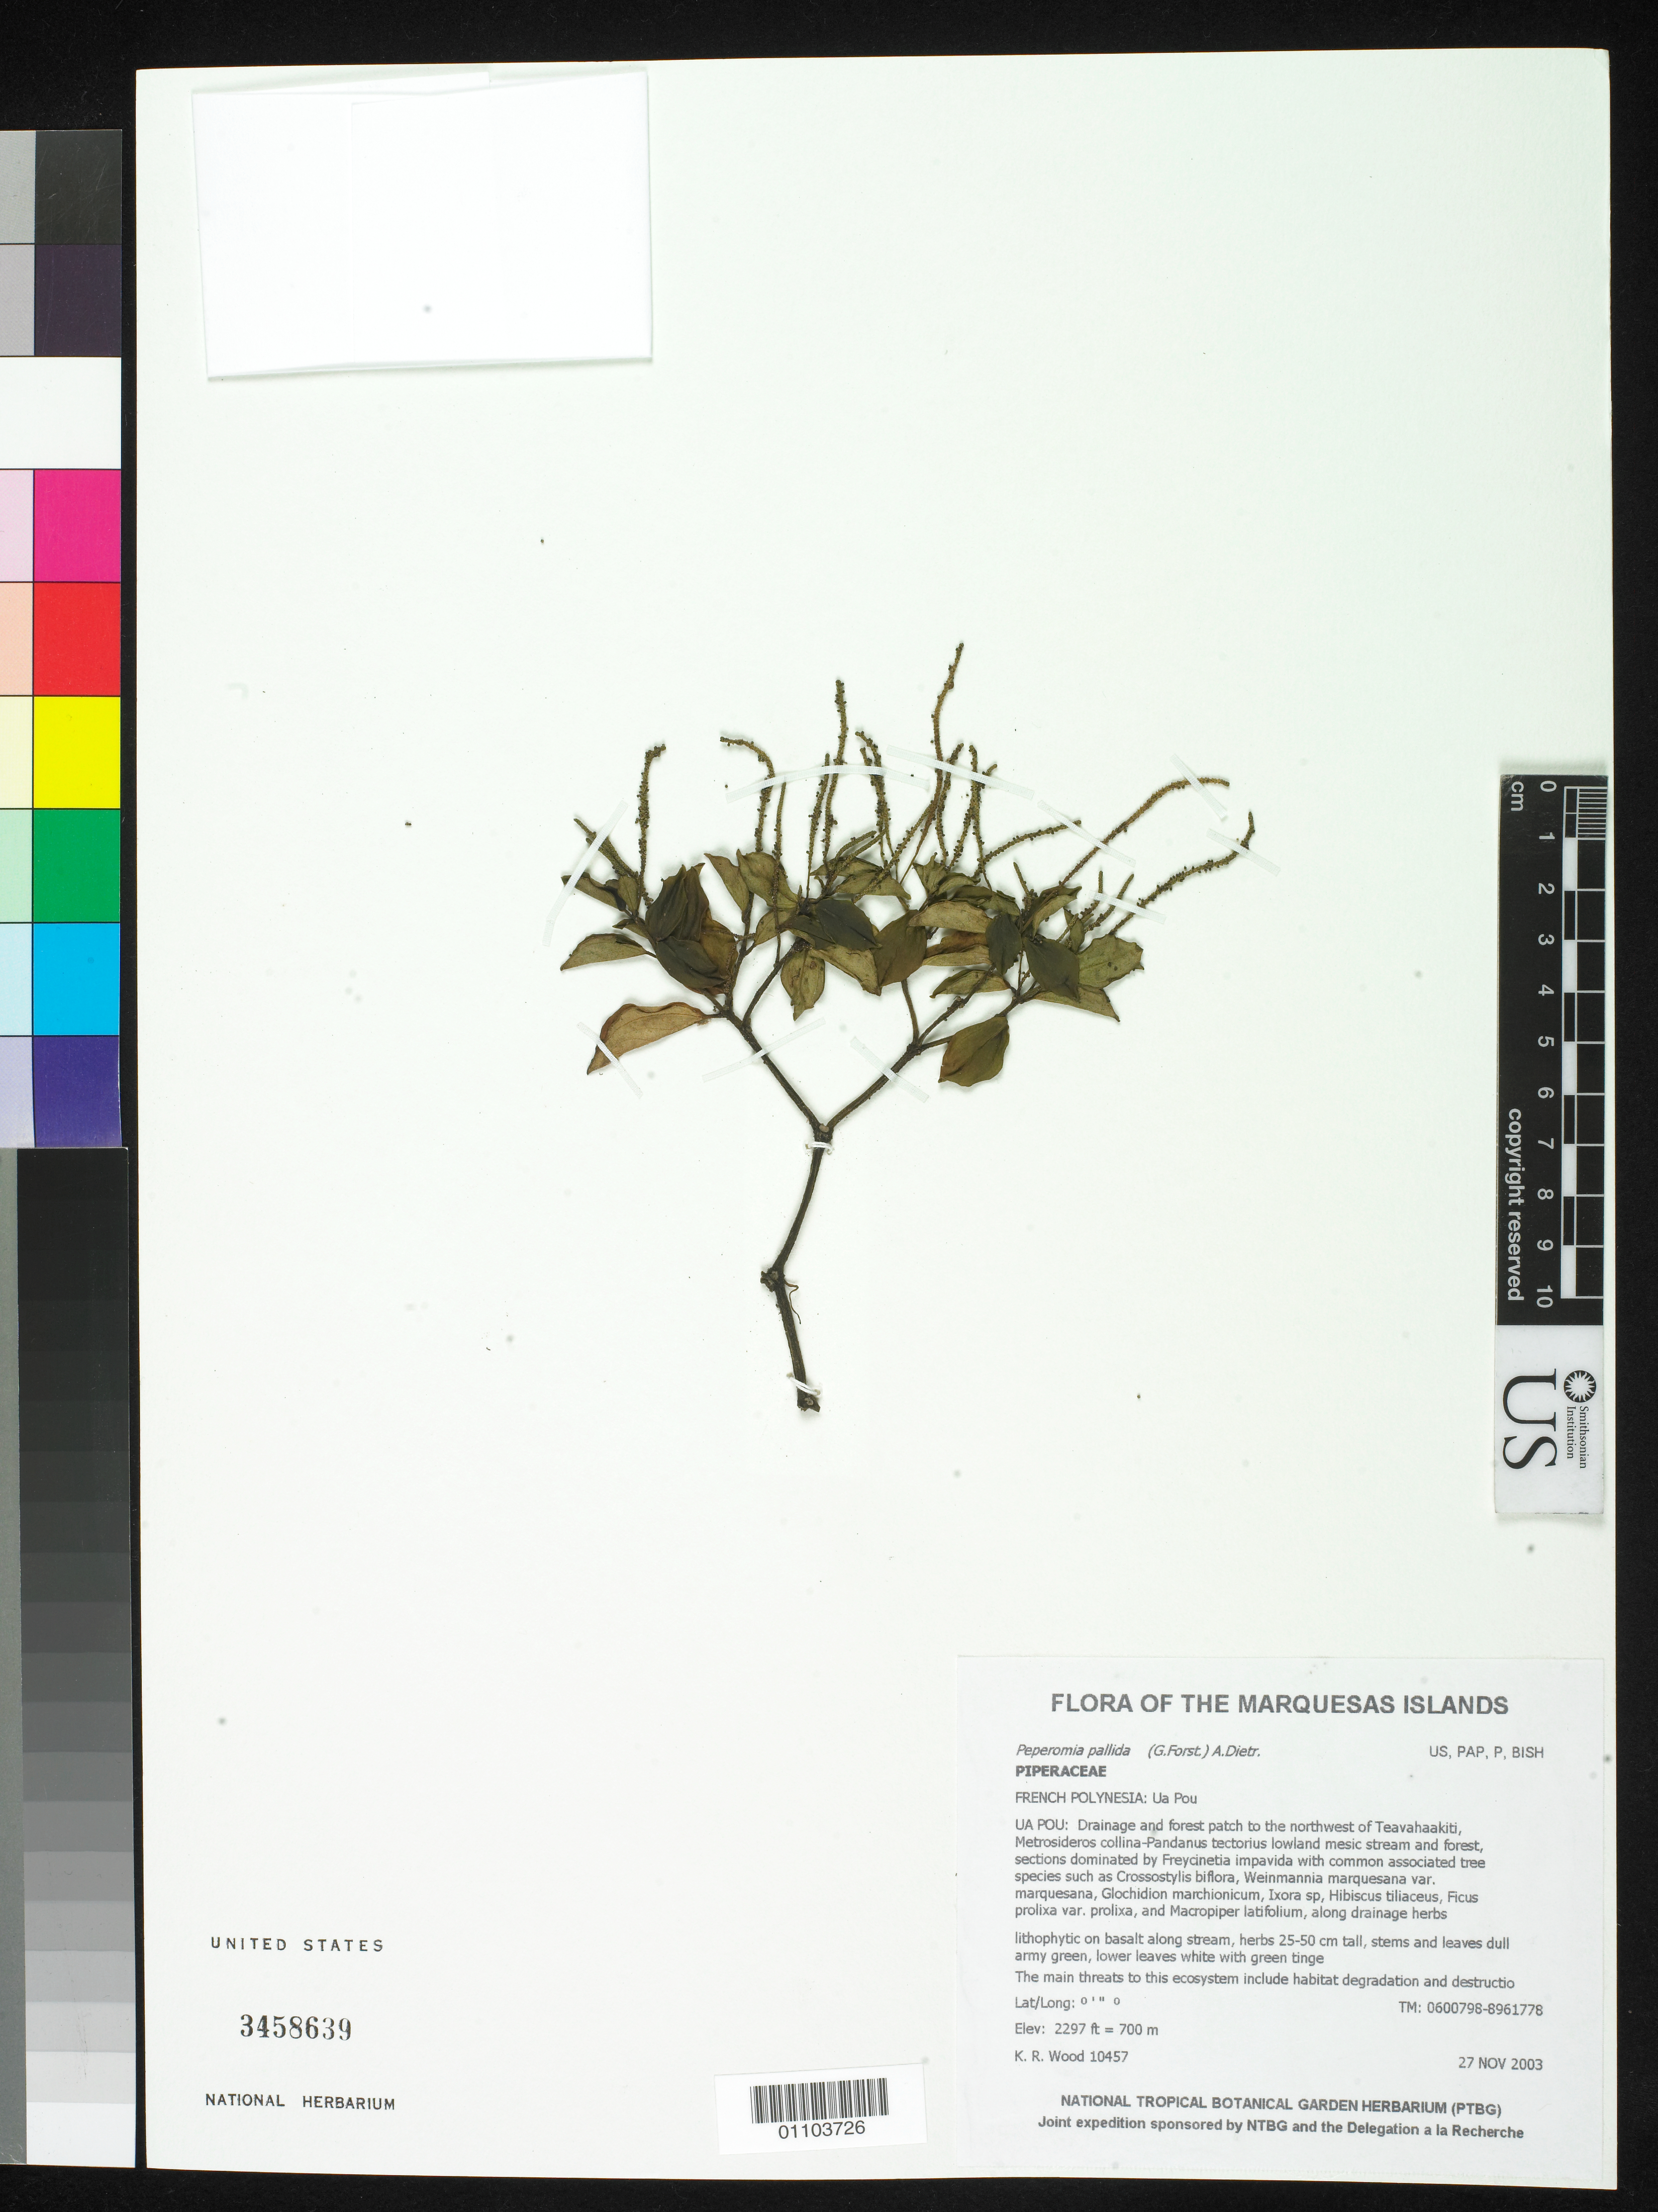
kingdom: Plantae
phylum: Tracheophyta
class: Magnoliopsida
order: Piperales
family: Piperaceae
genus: Peperomia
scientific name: Peperomia pallida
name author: (G. Forst.) Dietr.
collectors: K. R. Wood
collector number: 10457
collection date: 2003-11-27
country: French Polynesia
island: Ua Pou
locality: Drainage and forest patch to the northwest of Teavahaakiti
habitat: Metrosideros collina - Pandanus tectorius lowland mesic stream and forest. W aspect, moderate slope, scattered, mesic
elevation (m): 700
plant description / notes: Habitat degradation and destruction by feral pigs, catastrophic extinction through environmental events, predation by rats [Rattus exulans] that eat seeds, competition with non-native plant taxa such as Ageratum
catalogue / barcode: US 3458639